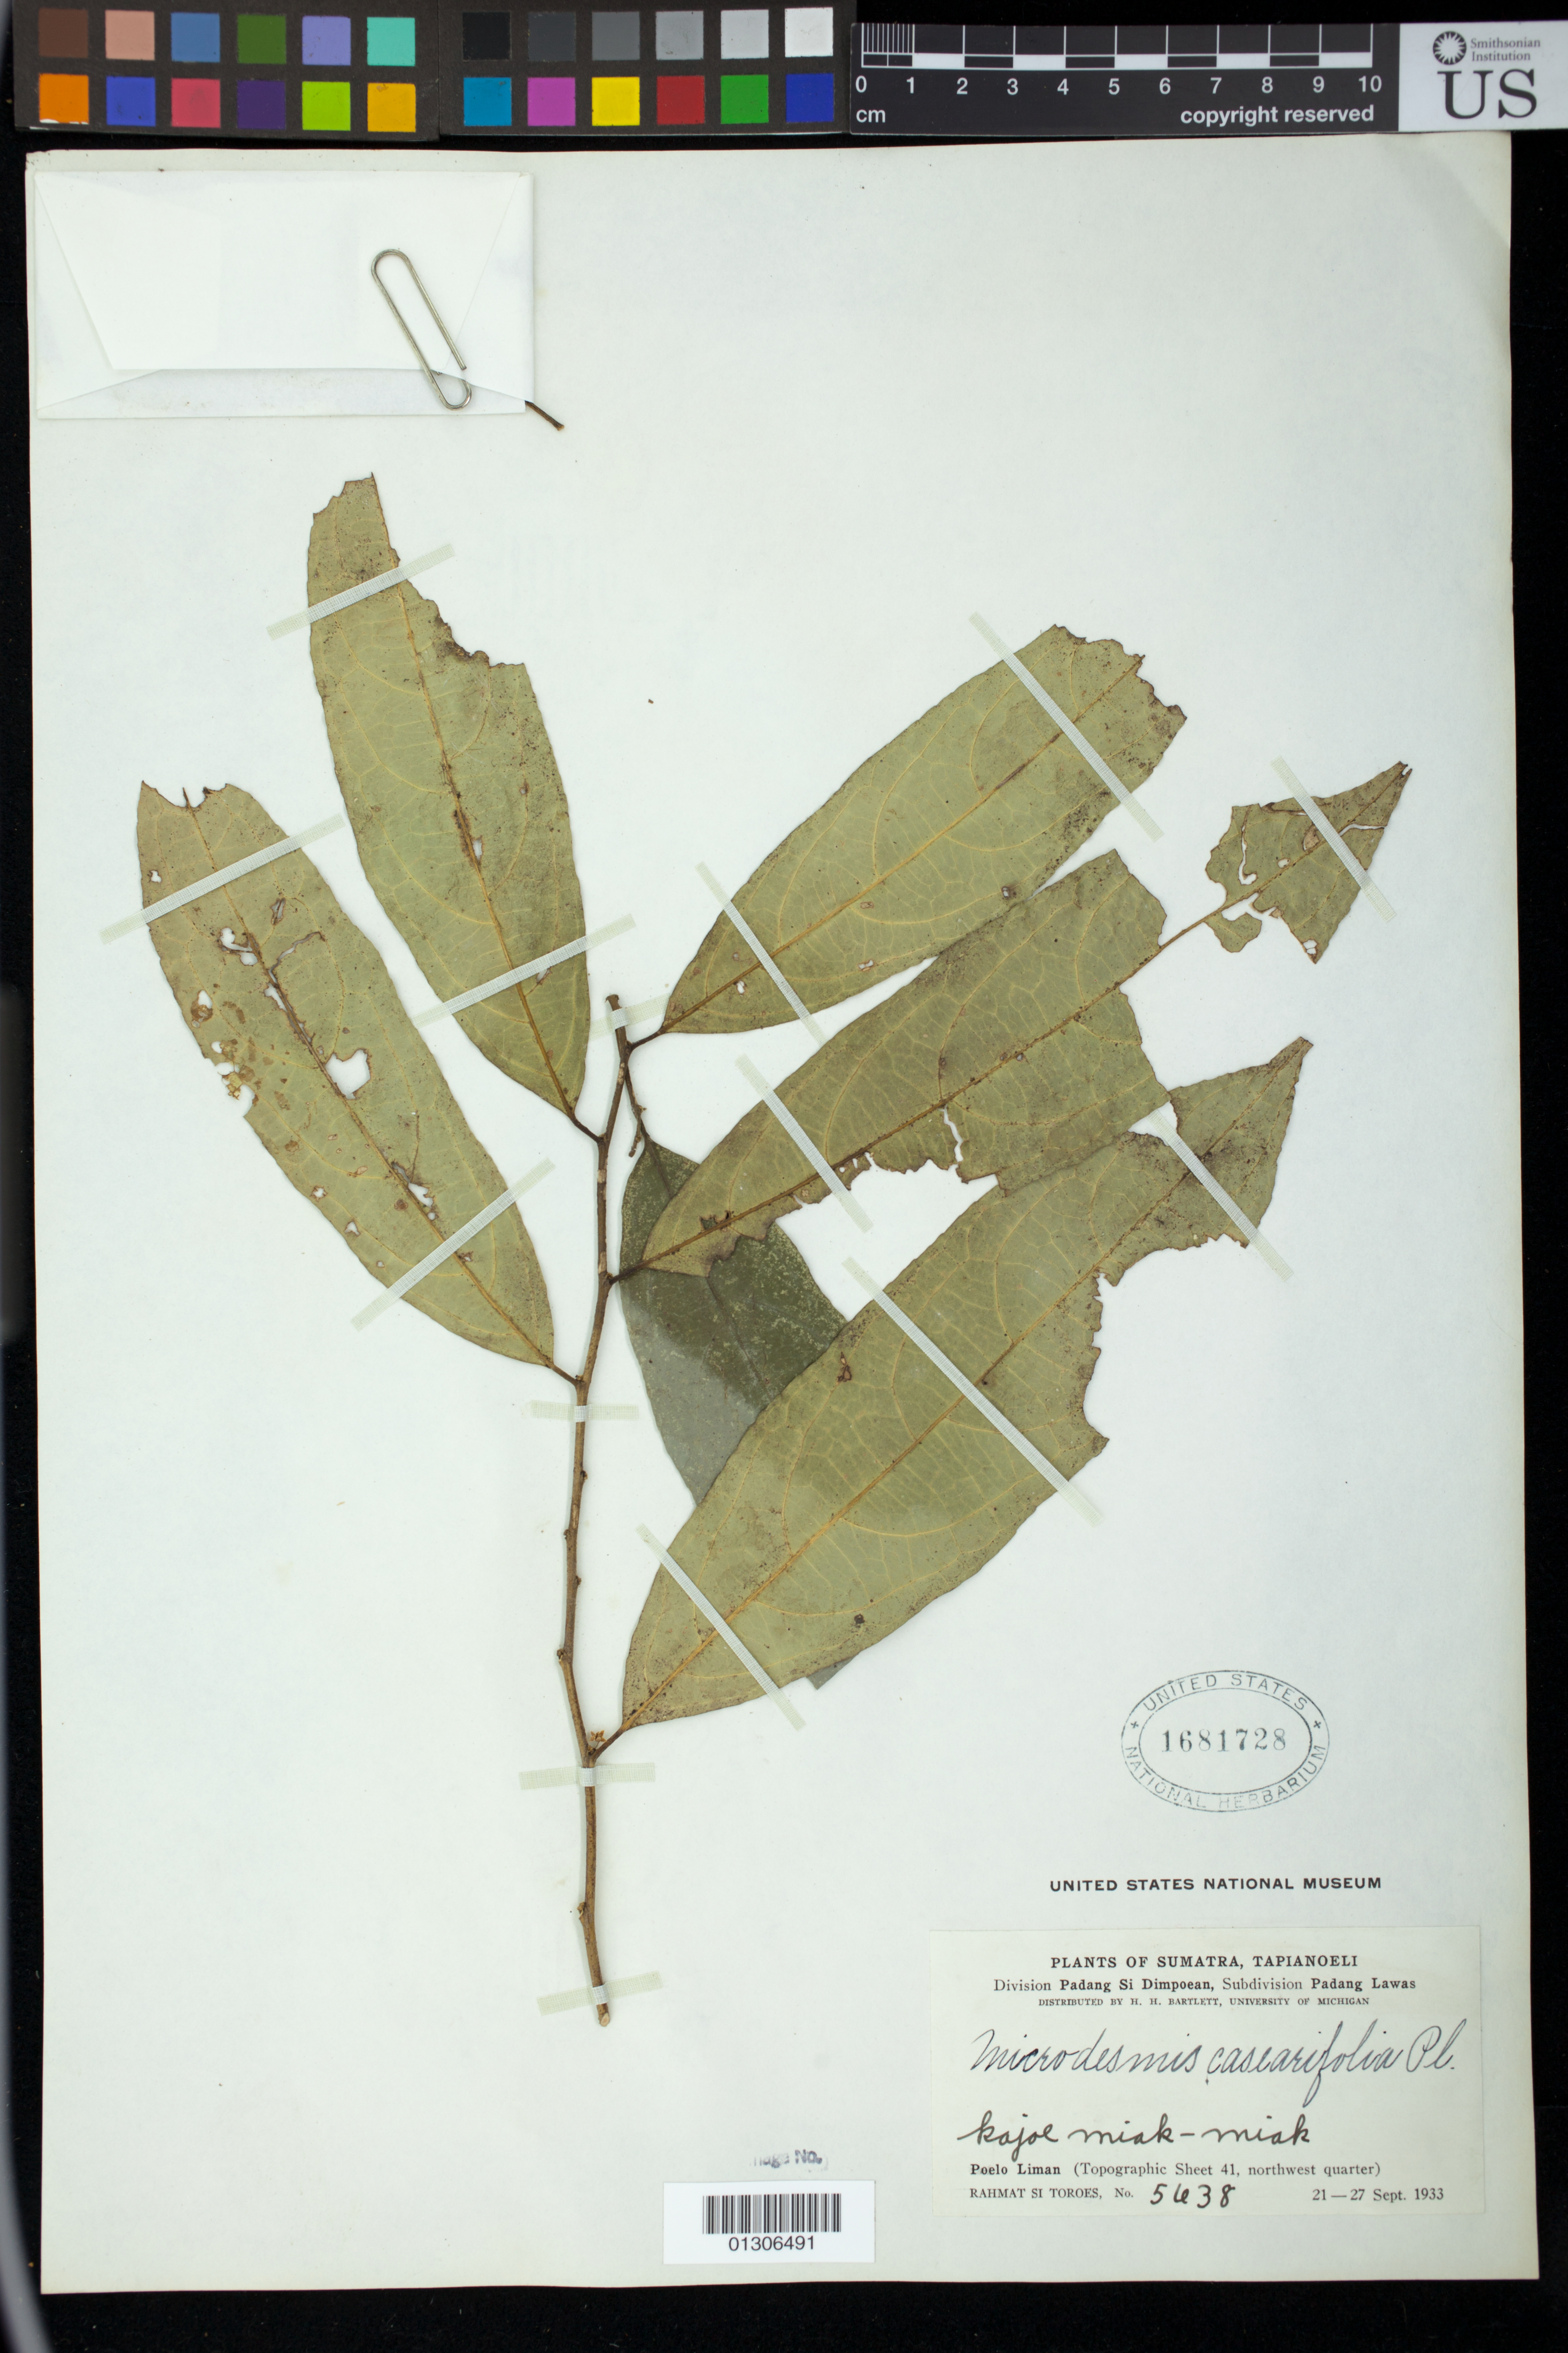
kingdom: Plantae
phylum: Tracheophyta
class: Magnoliopsida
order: Malpighiales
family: Pandaceae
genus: Microdesmis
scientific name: Microdesmis casearifolia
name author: Planch. & Hook.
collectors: Rahmat Si Boeea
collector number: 5638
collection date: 1933-09-21/1933-09-27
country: Indonesia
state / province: Sumatra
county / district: Sumatera Utara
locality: Division Padang Si Dimpoean, Subdivision Padang Lawas, Poelo Liman (Topographic sheet 41, northwest quarter)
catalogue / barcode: US 1681728